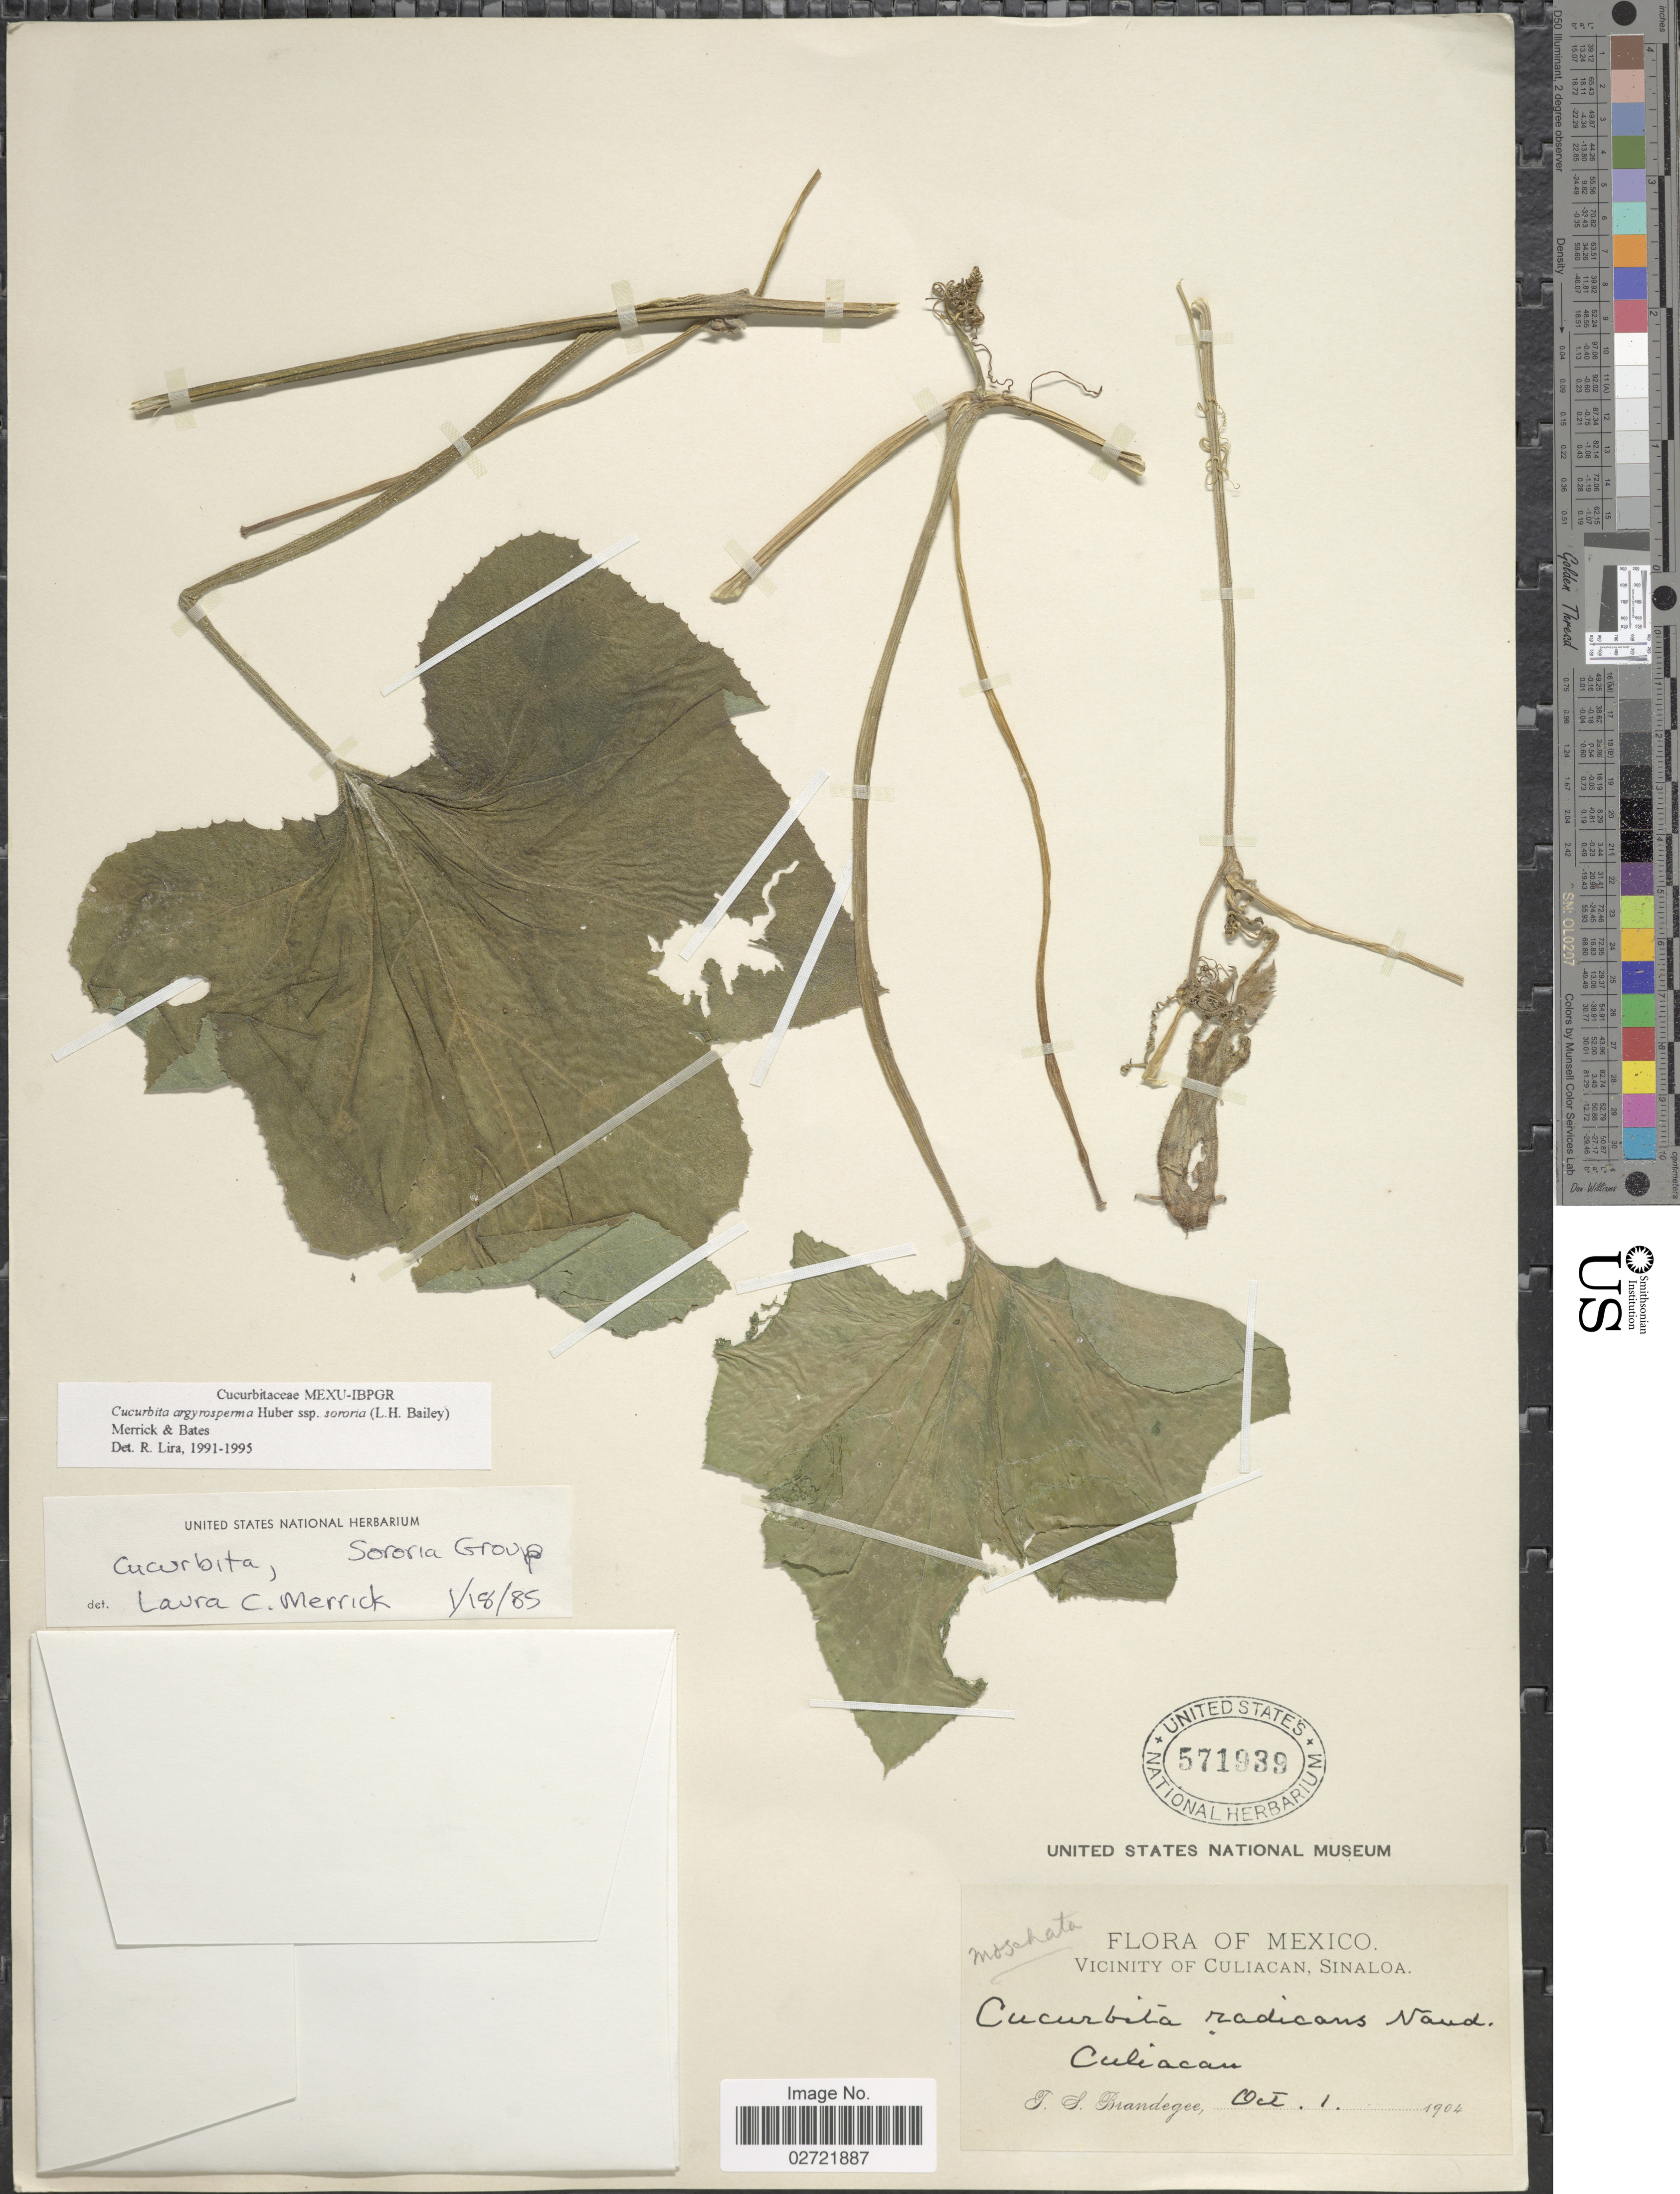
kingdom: Plantae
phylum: Tracheophyta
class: Magnoliopsida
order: Cucurbitales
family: Cucurbitaceae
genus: Cucurbita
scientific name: Cucurbita argyrosperma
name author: K. Koch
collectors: T. S. Brandegee (herbarium)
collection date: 1904-10-01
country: Mexico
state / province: Sinaloa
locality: Vicinity of Culiacan, Culiacan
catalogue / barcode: US 571939